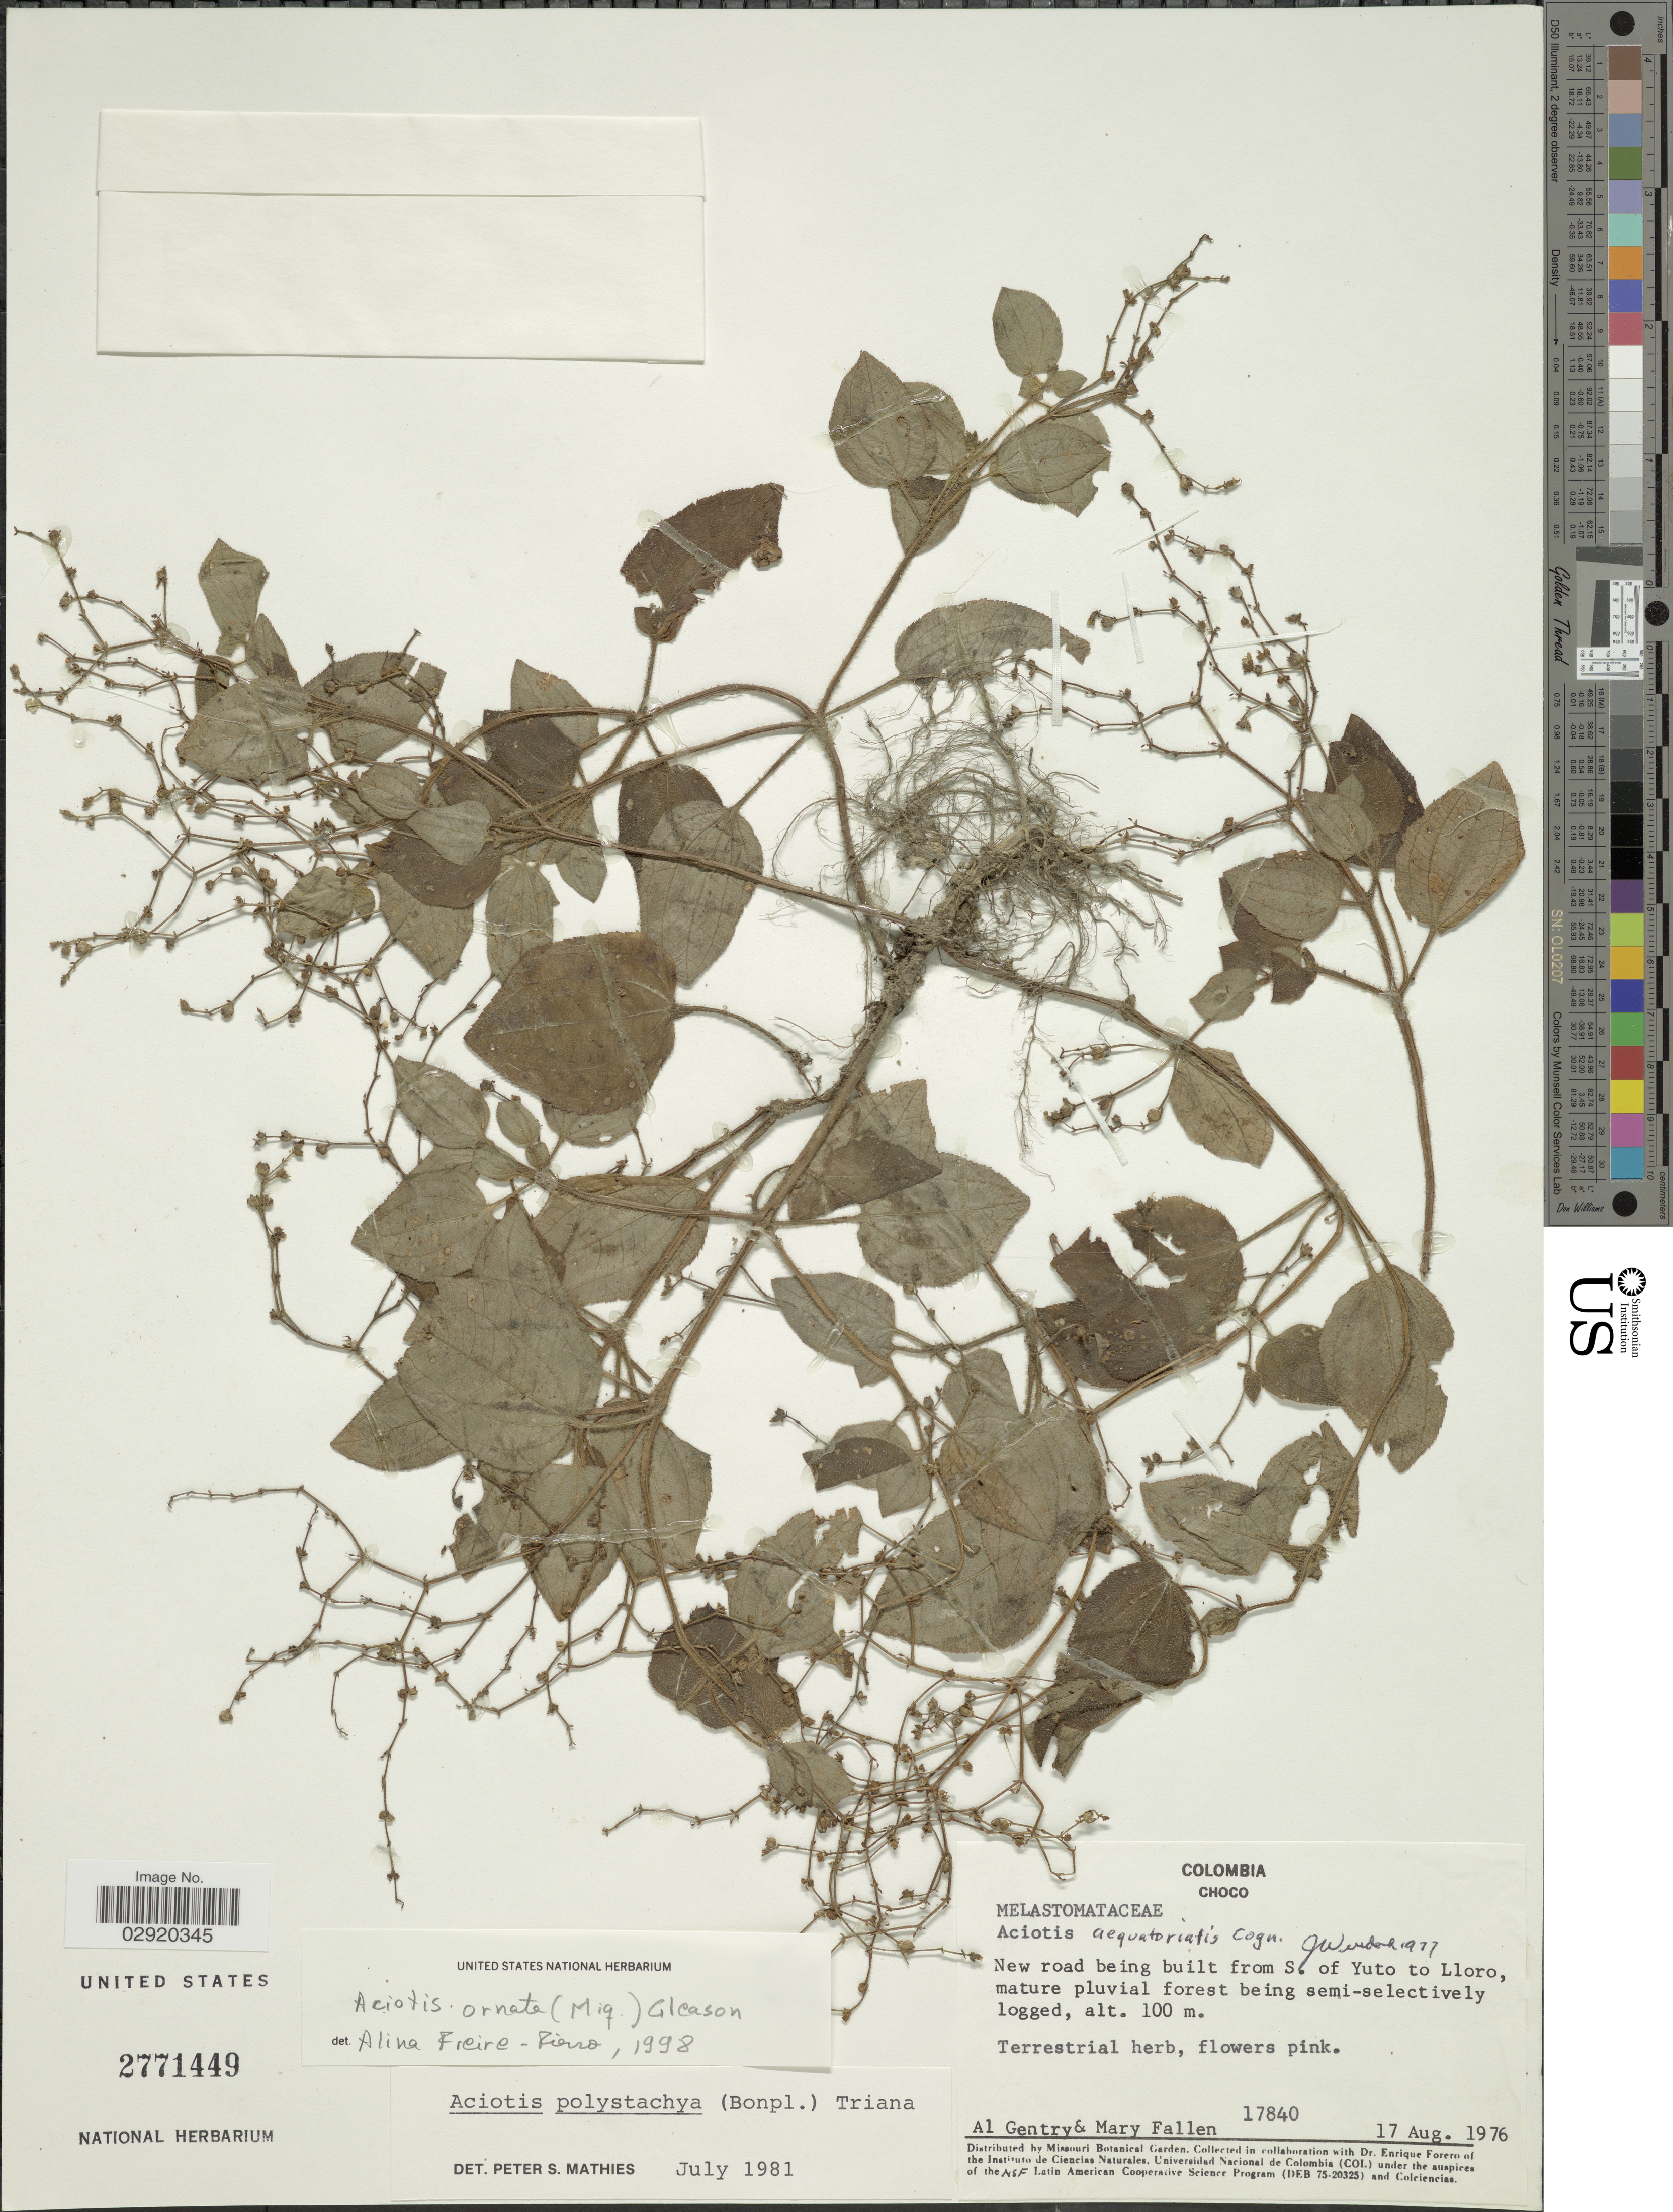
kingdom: Plantae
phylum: Tracheophyta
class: Magnoliopsida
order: Myrtales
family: Melastomataceae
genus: Aciotis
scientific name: Aciotis ornata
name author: (Miq.) Gleason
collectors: A. H. Gentry & M. Fallen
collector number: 17840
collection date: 1976-08-17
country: Colombia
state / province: Chocó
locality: New road being built from S. of Yuto to Lloro.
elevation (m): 100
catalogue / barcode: US 2771449